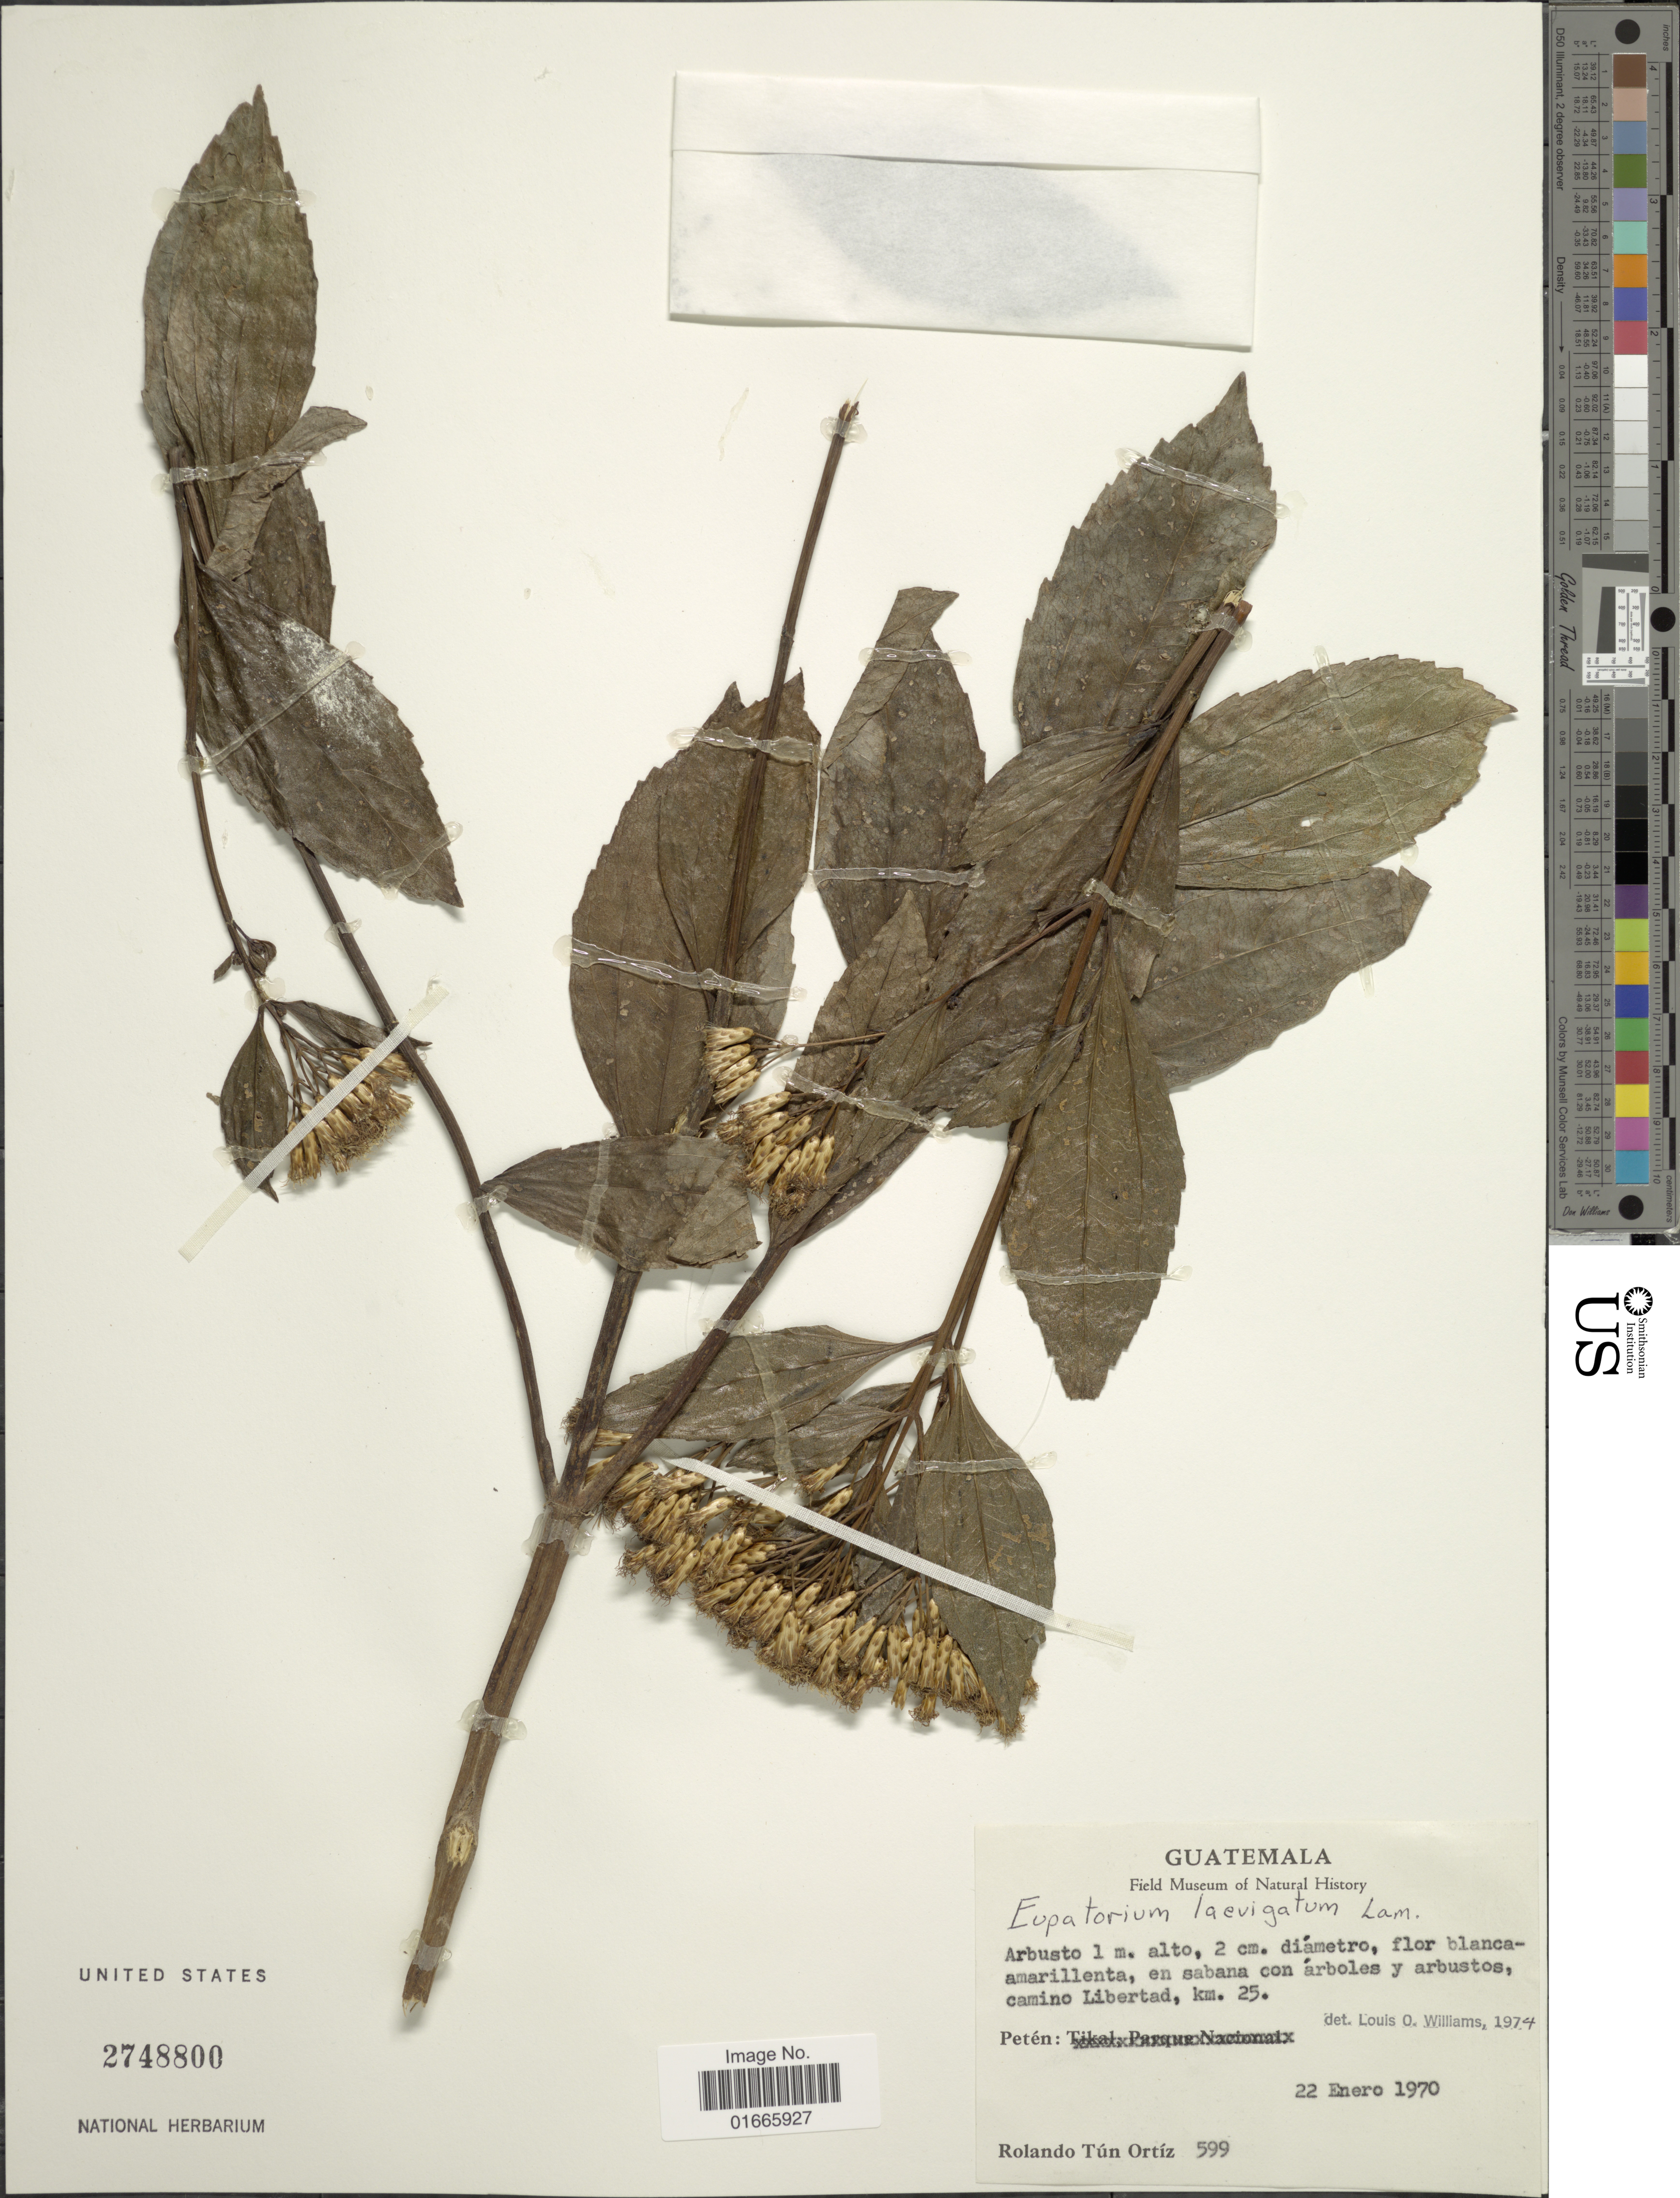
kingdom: Plantae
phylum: Tracheophyta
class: Magnoliopsida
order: Asterales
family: Asteraceae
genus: Chromolaena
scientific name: Chromolaena laevigata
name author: (Lam.) R.M. King & H. Rob.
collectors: R. Tún Ortíz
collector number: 599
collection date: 1970-01-22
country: Guatemala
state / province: El Petén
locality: En Sabana con arboles y arbustos, camino Libertad, km. 25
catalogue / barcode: US 2748800